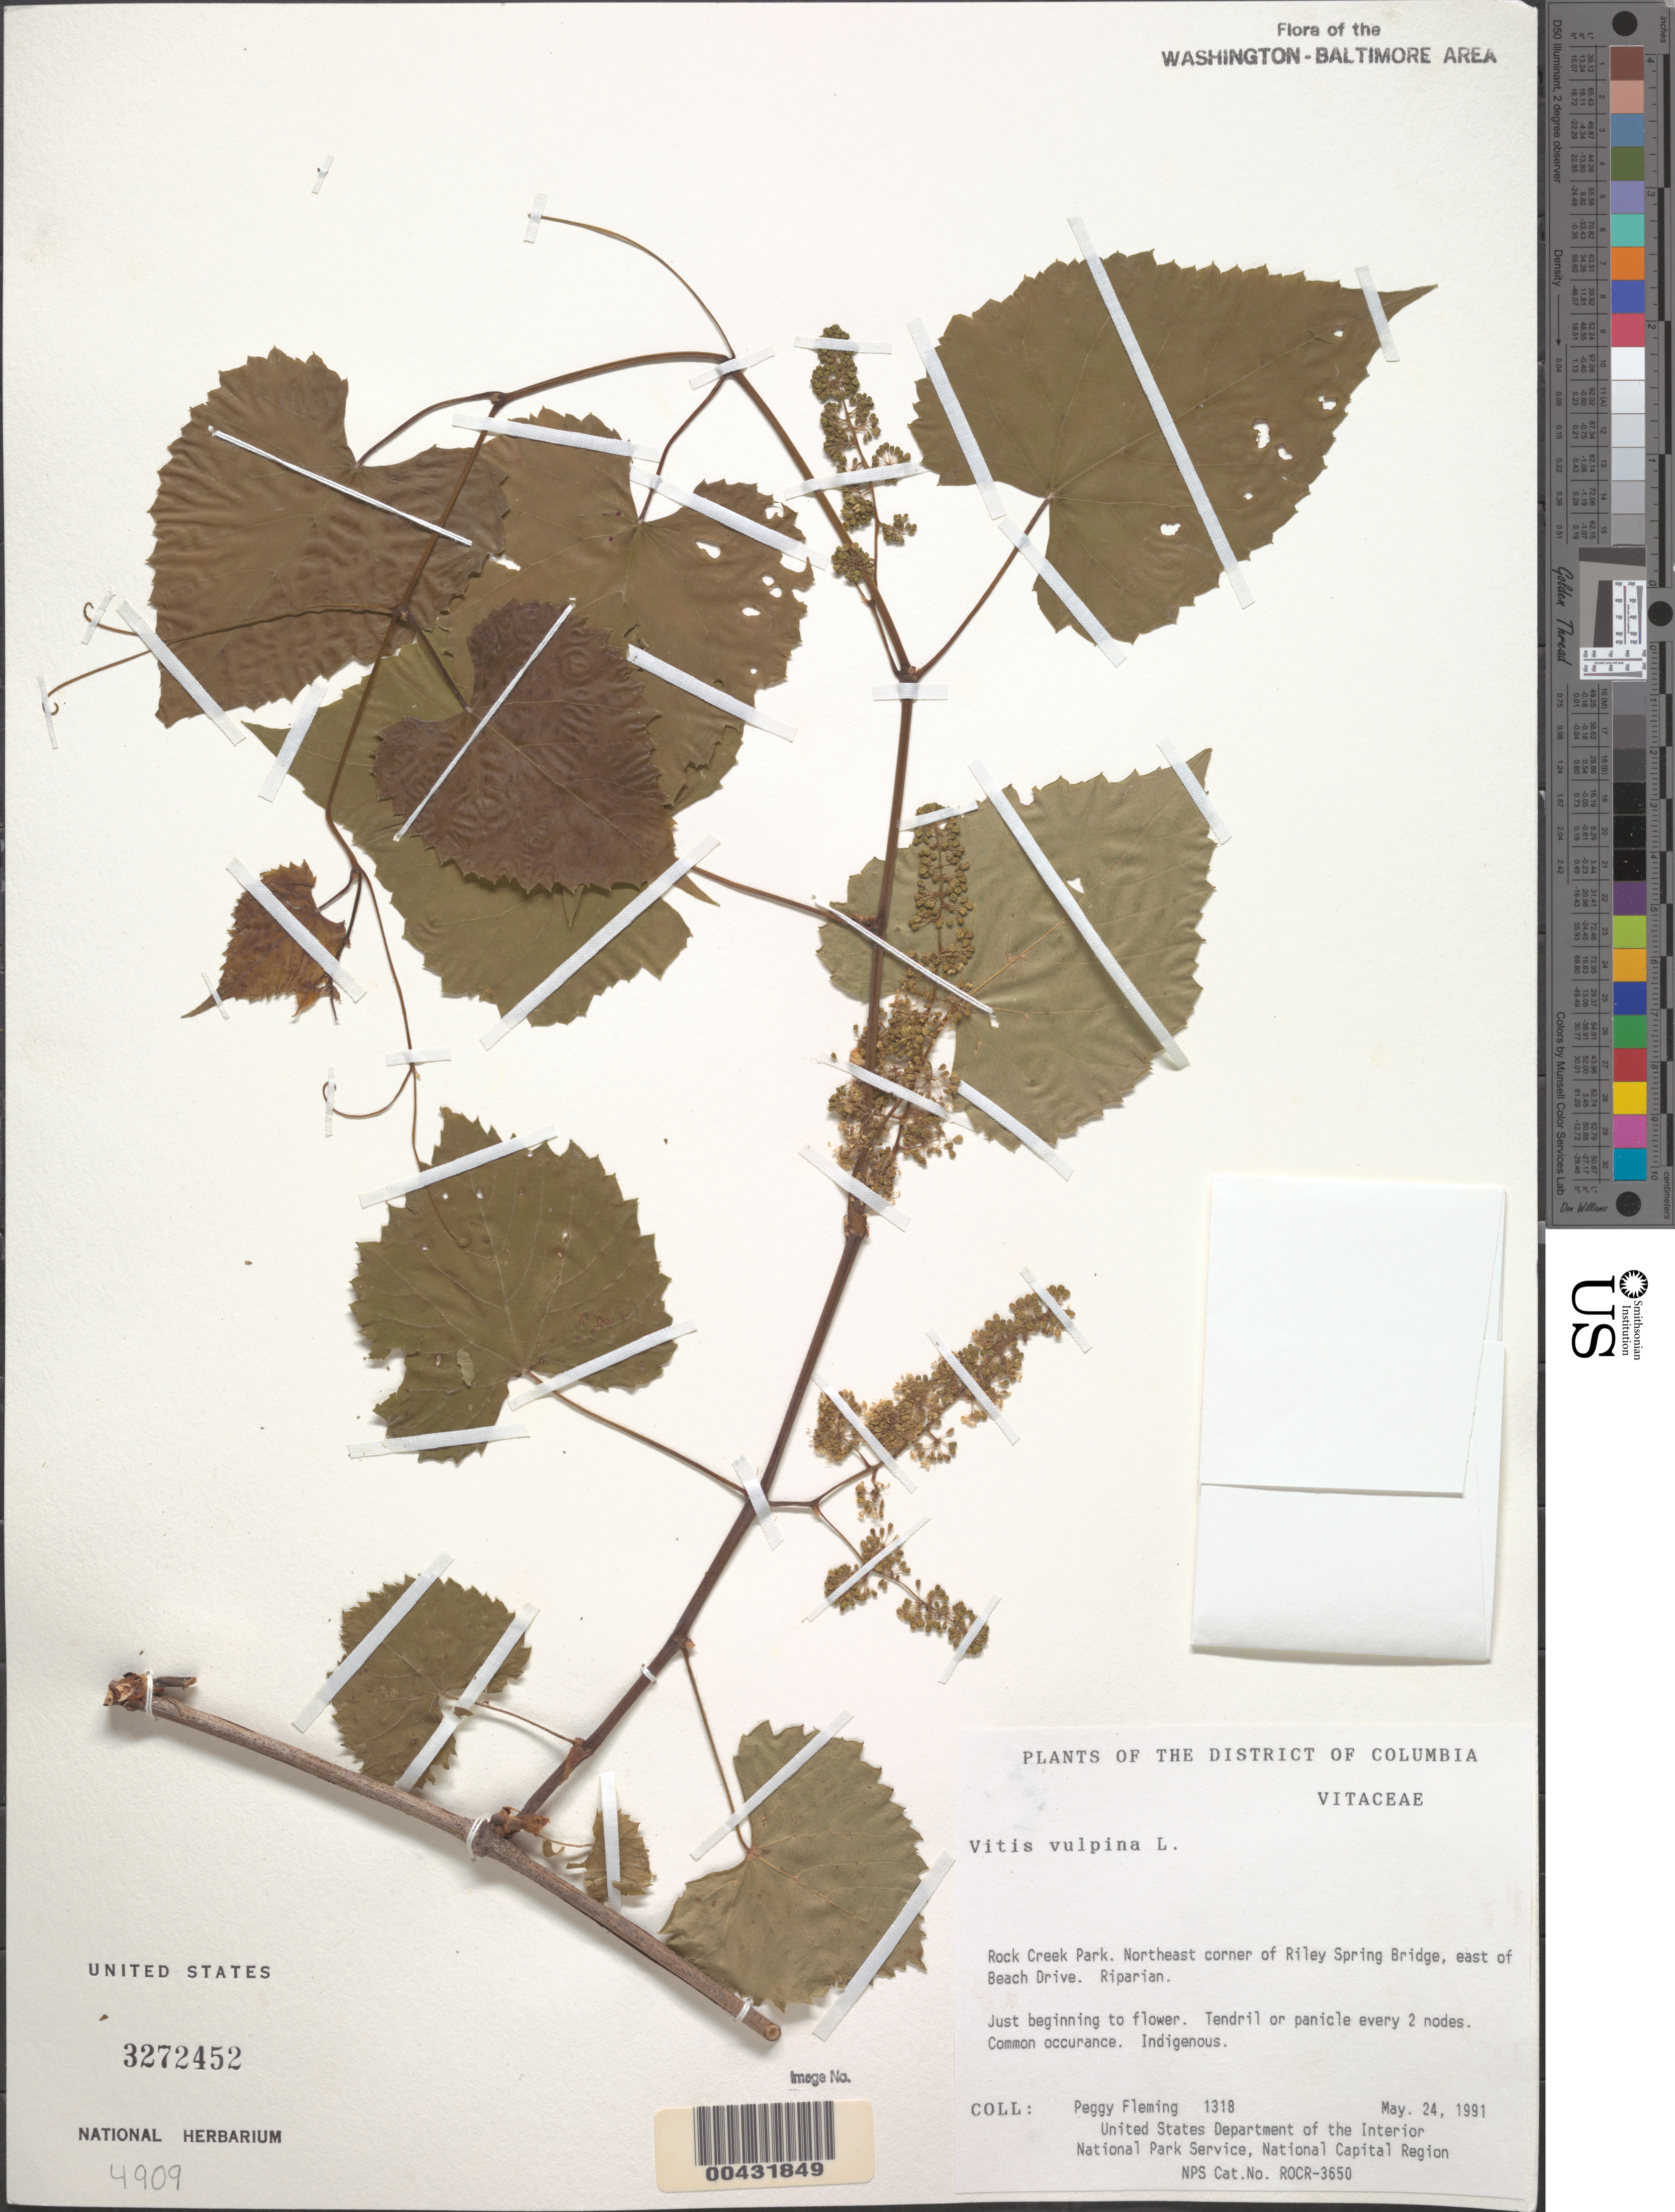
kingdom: Plantae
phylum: Tracheophyta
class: Magnoliopsida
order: Vitales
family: Vitaceae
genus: Vitis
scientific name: Vitis vulpina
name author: L.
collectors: P. Fleming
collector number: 1318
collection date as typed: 24 May 1991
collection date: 1991-05-24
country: United States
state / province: District of Columbia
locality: Rock Creek Park, NE Corner of Riley Spring Bridge, E of Beach Drive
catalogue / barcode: US 3272452